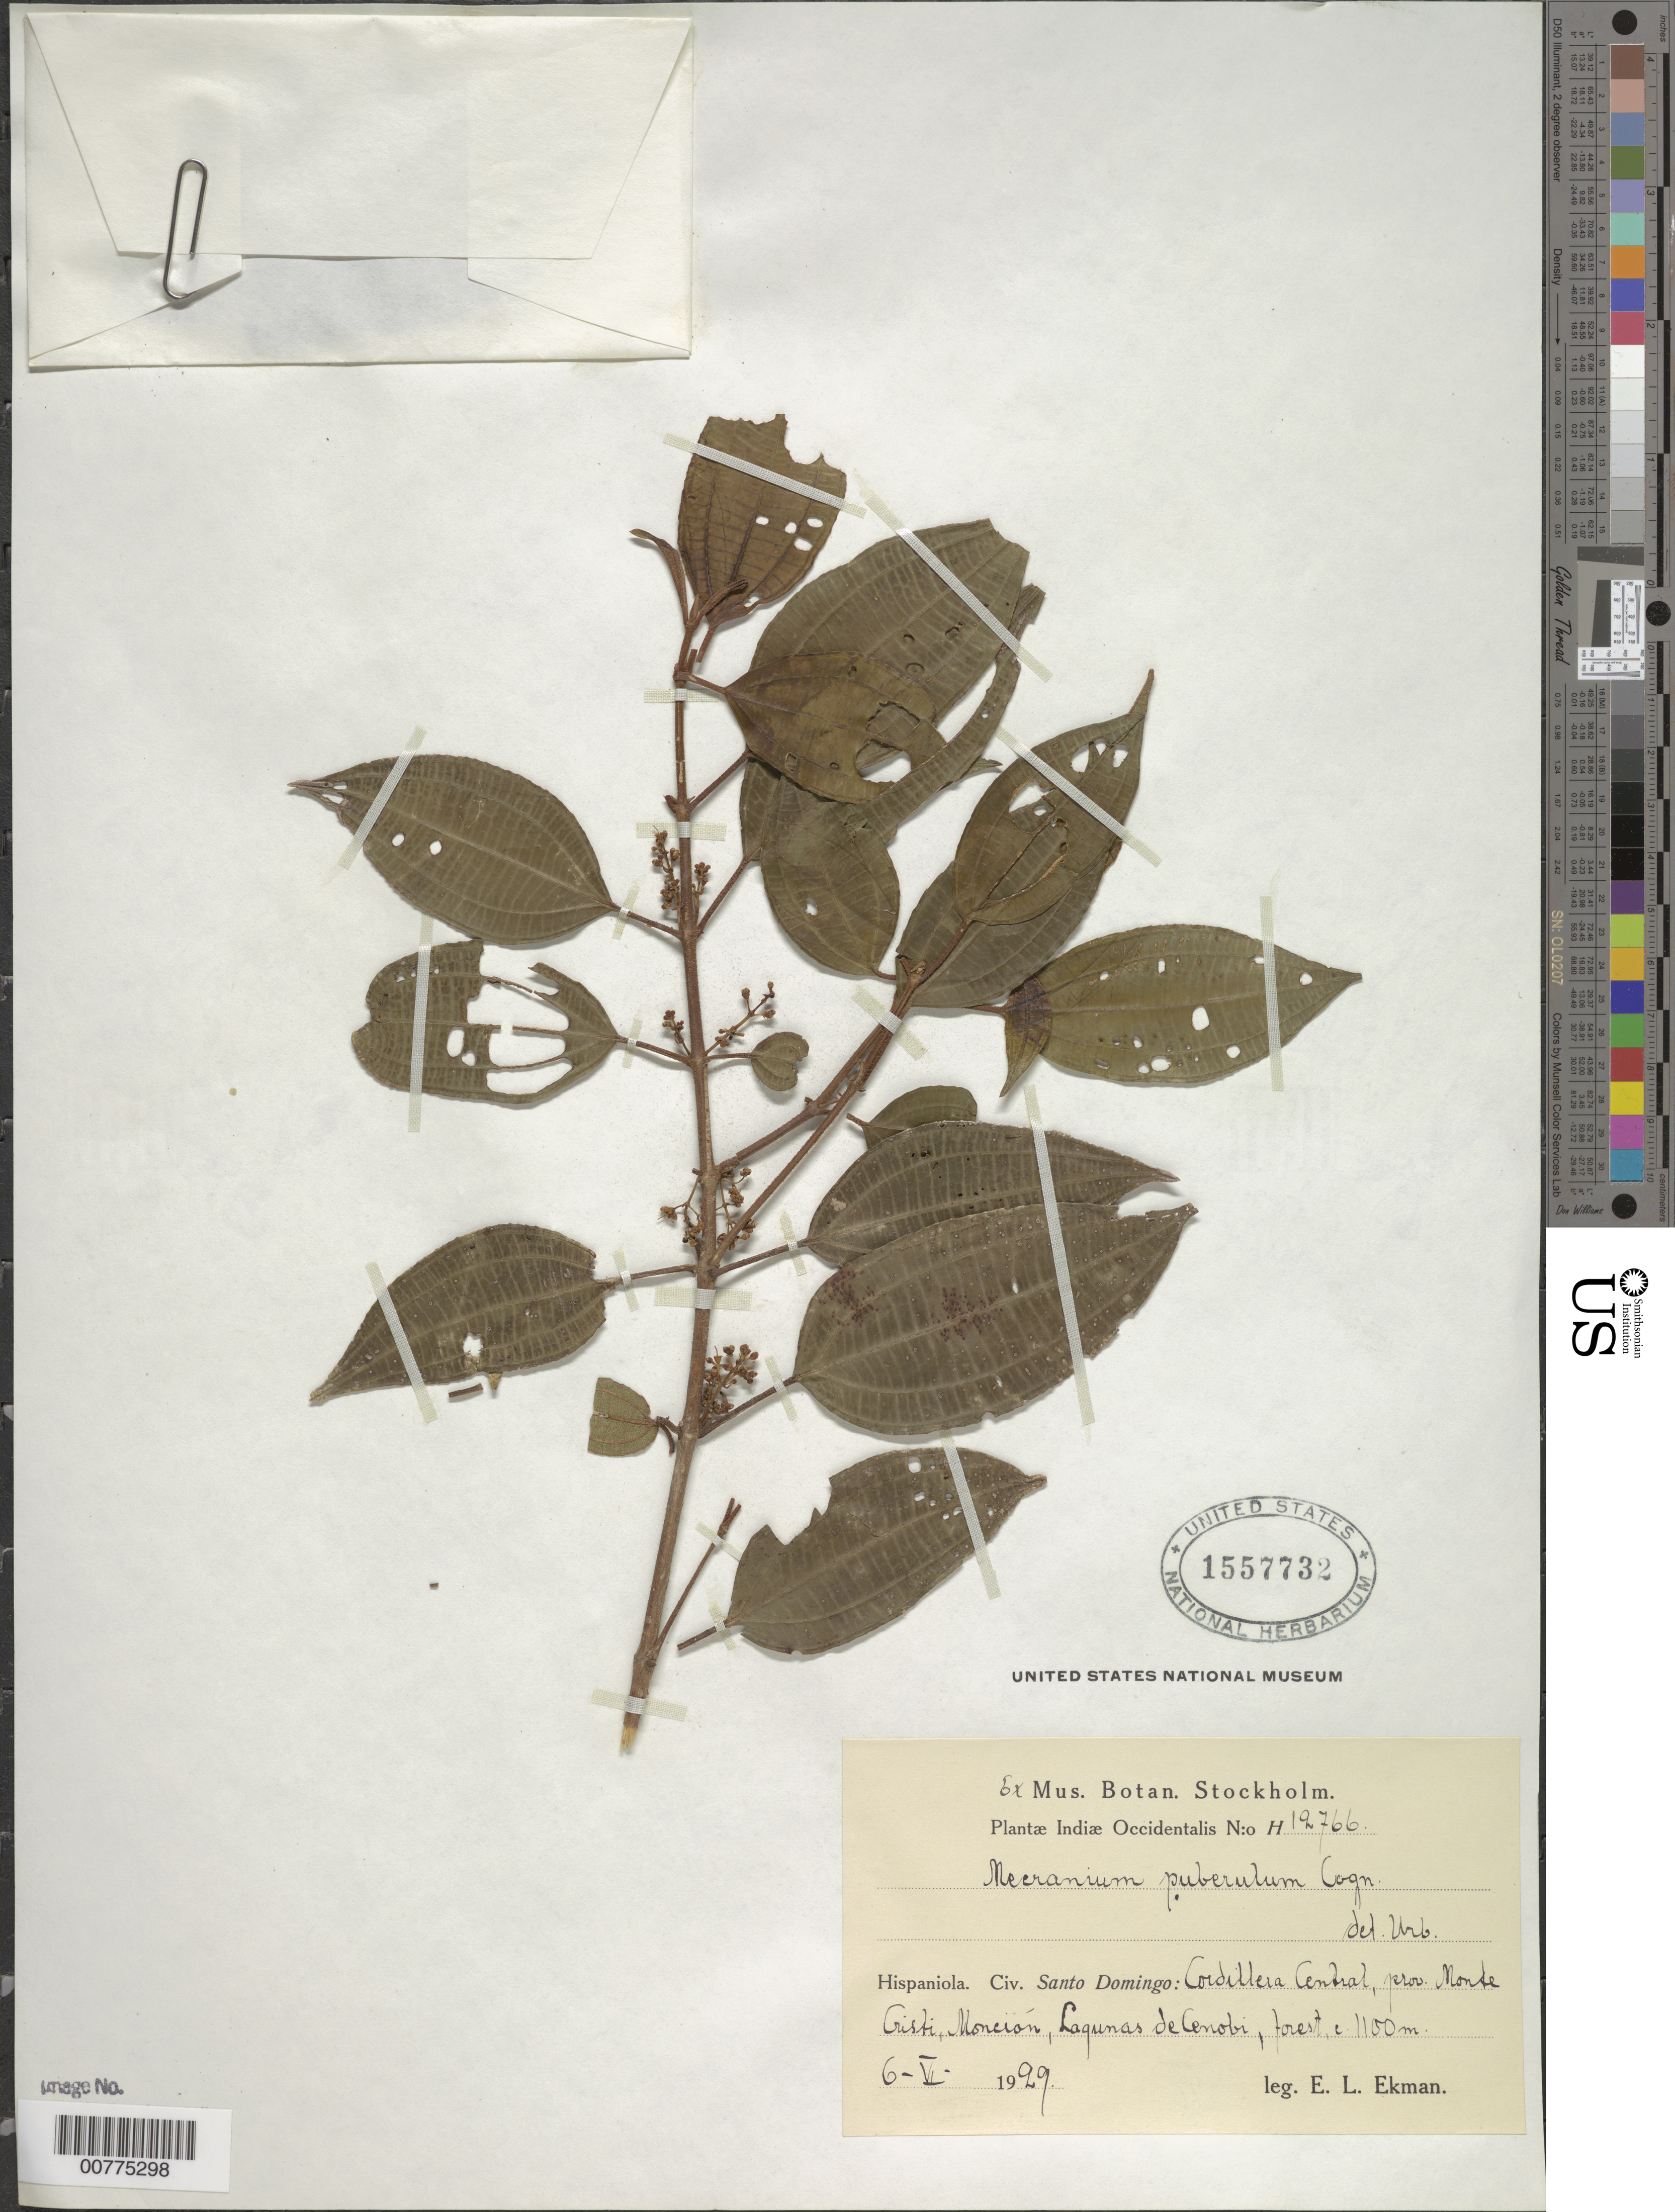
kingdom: Plantae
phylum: Tracheophyta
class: Magnoliopsida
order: Myrtales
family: Melastomataceae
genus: Mecranium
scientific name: Mecranium puberulum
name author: Cogn.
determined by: Urban, Ignatz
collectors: E. L. Ekman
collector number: H 12766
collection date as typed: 06 Jun 1929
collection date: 1929-06-06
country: Dominican Republic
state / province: Monte Cristi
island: Hispaniola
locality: Cordillera Central, Monción, Lagunas de Cenobi.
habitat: Forest.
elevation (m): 1100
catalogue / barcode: US 1557732